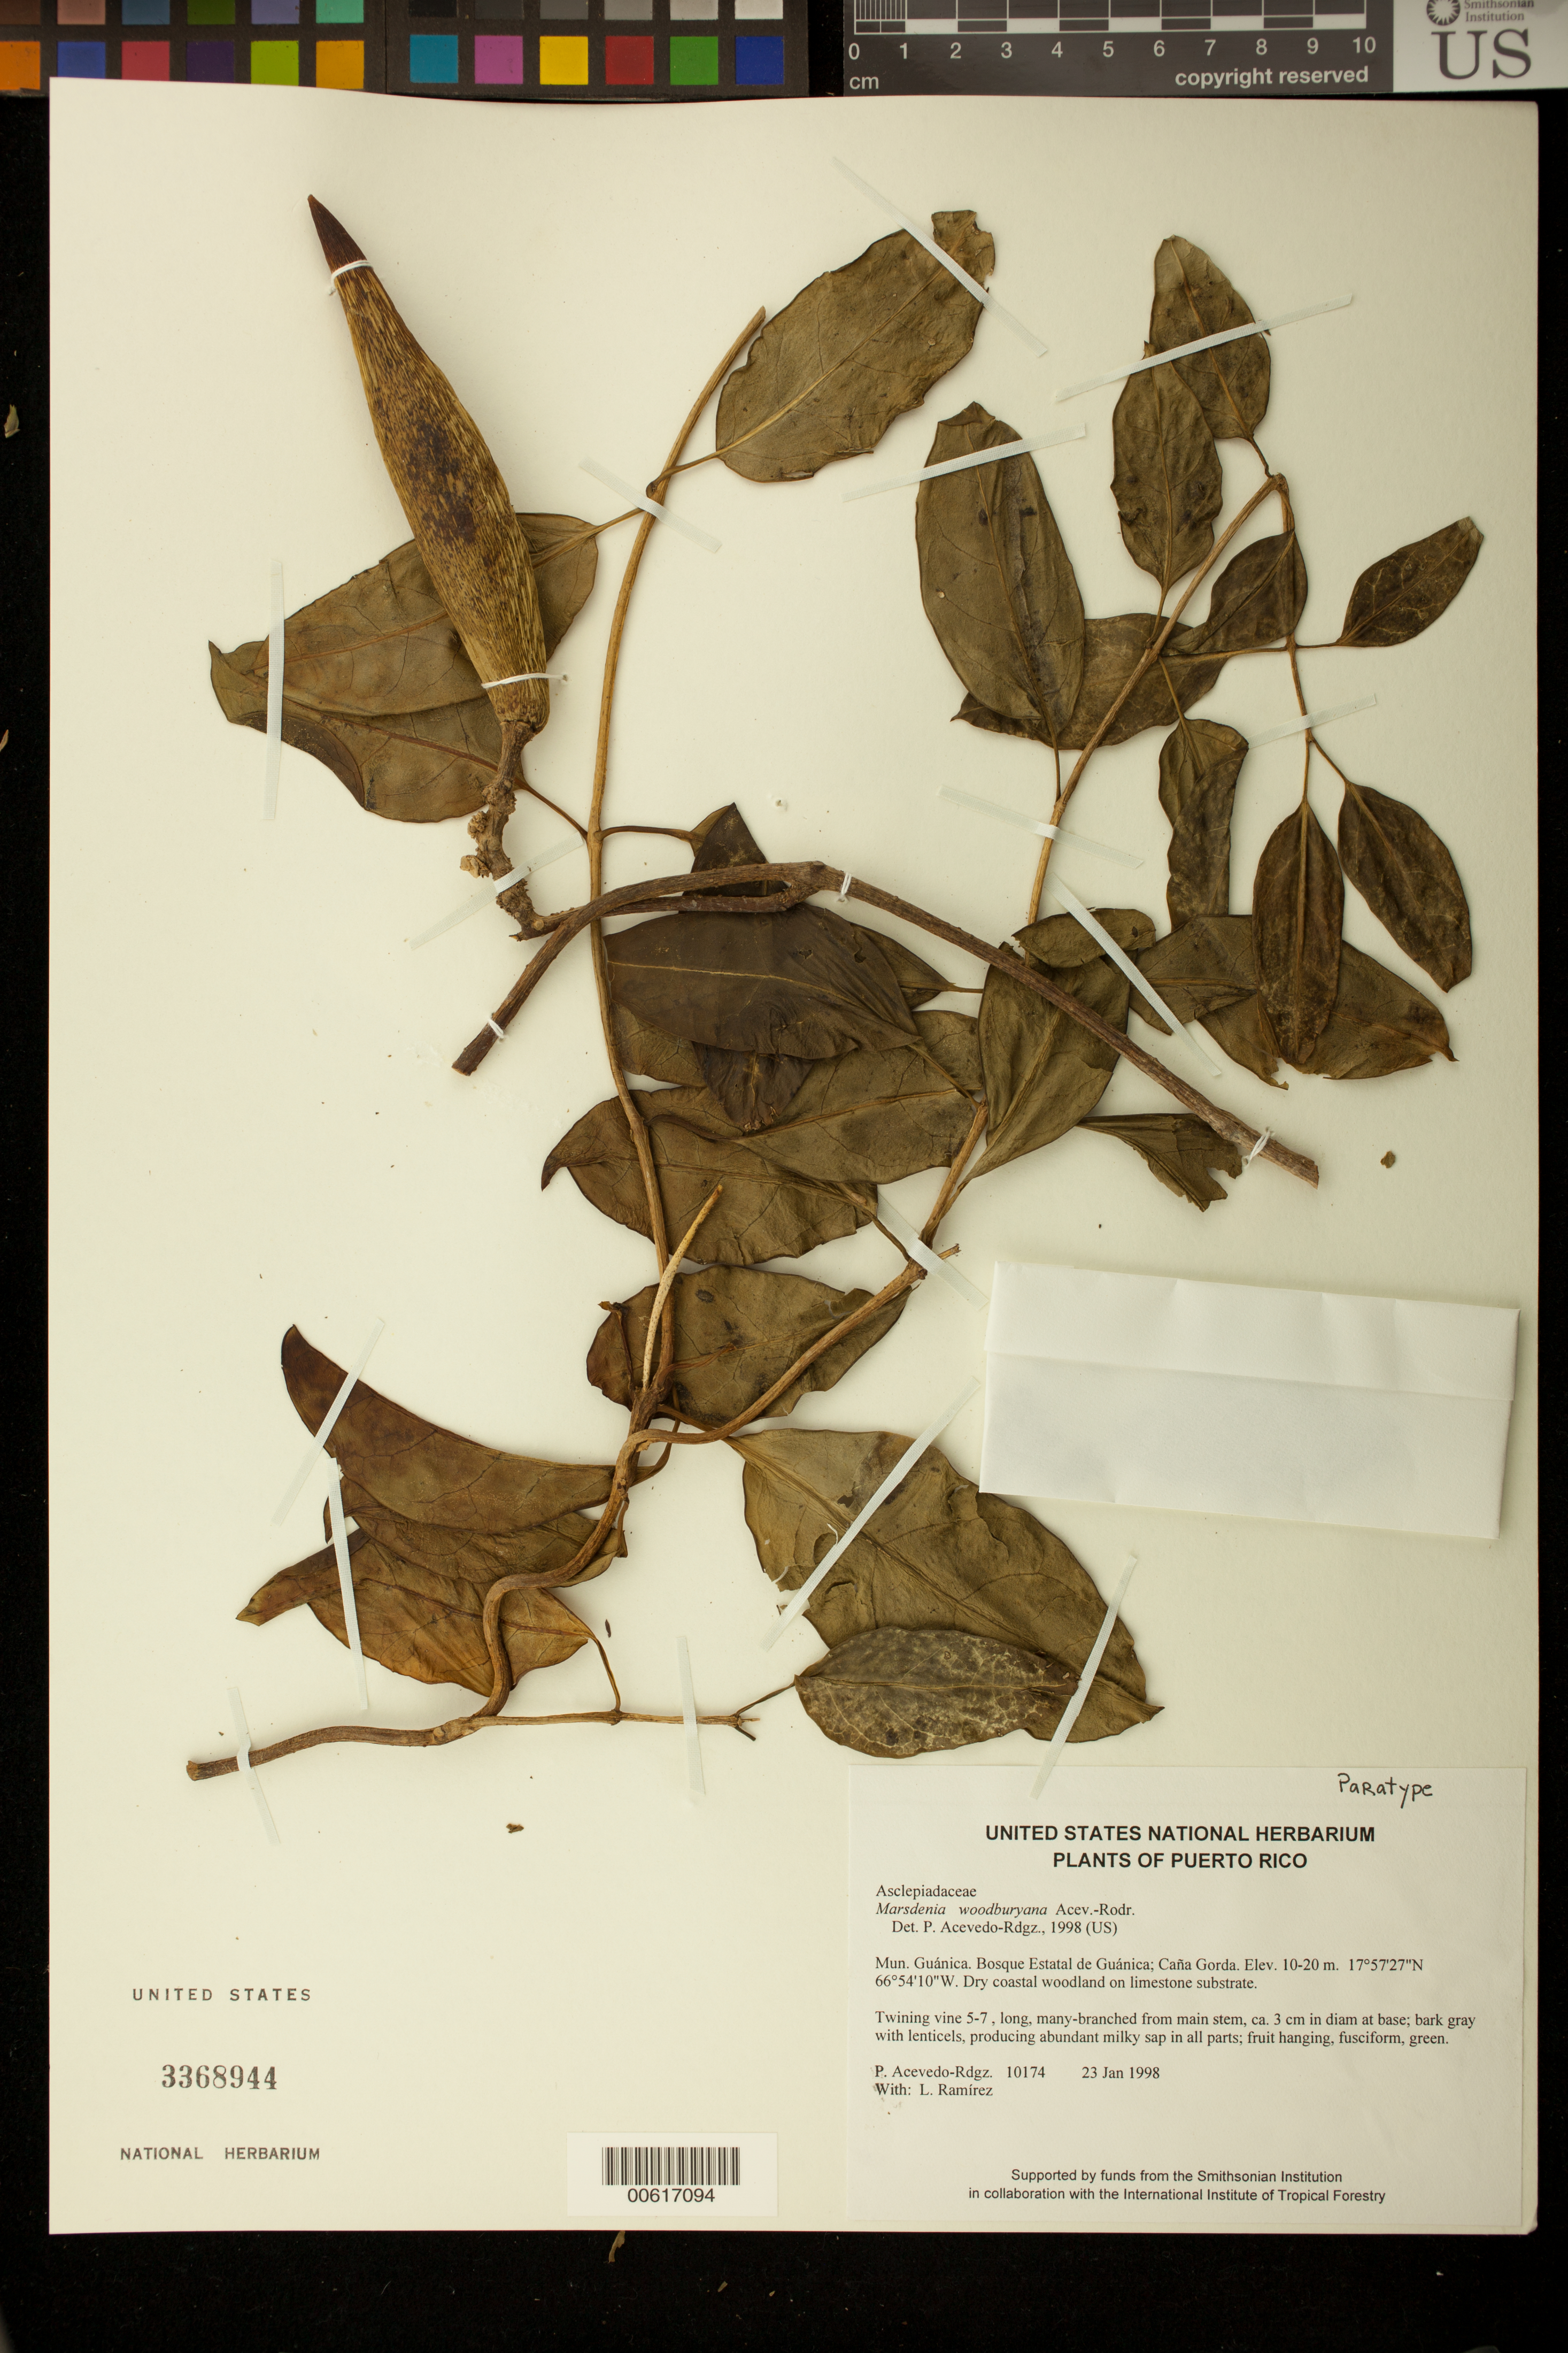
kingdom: Plantae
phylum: Tracheophyta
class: Magnoliopsida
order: Gentianales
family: Apocynaceae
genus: Marsdenia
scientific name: Marsdenia woodburyana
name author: Acev.-Rodr.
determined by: Acevedo-Rodríguez, P., (BOT), Smithsonian Institution - National Museum of Natural History (UNITED STATES)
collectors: P. Acevedo-Rodr. & L. Ramirez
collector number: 10174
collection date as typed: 23 Jan 1998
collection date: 1998-01-23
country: Puerto Rico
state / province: Guánica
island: Puerto Rico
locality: Guánica; Guánica Forest Reserve; Caña Gorda; ca. 100 m from km 5.3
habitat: Dry coastal woodland on limestone substrate.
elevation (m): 10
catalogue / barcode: US 3368944